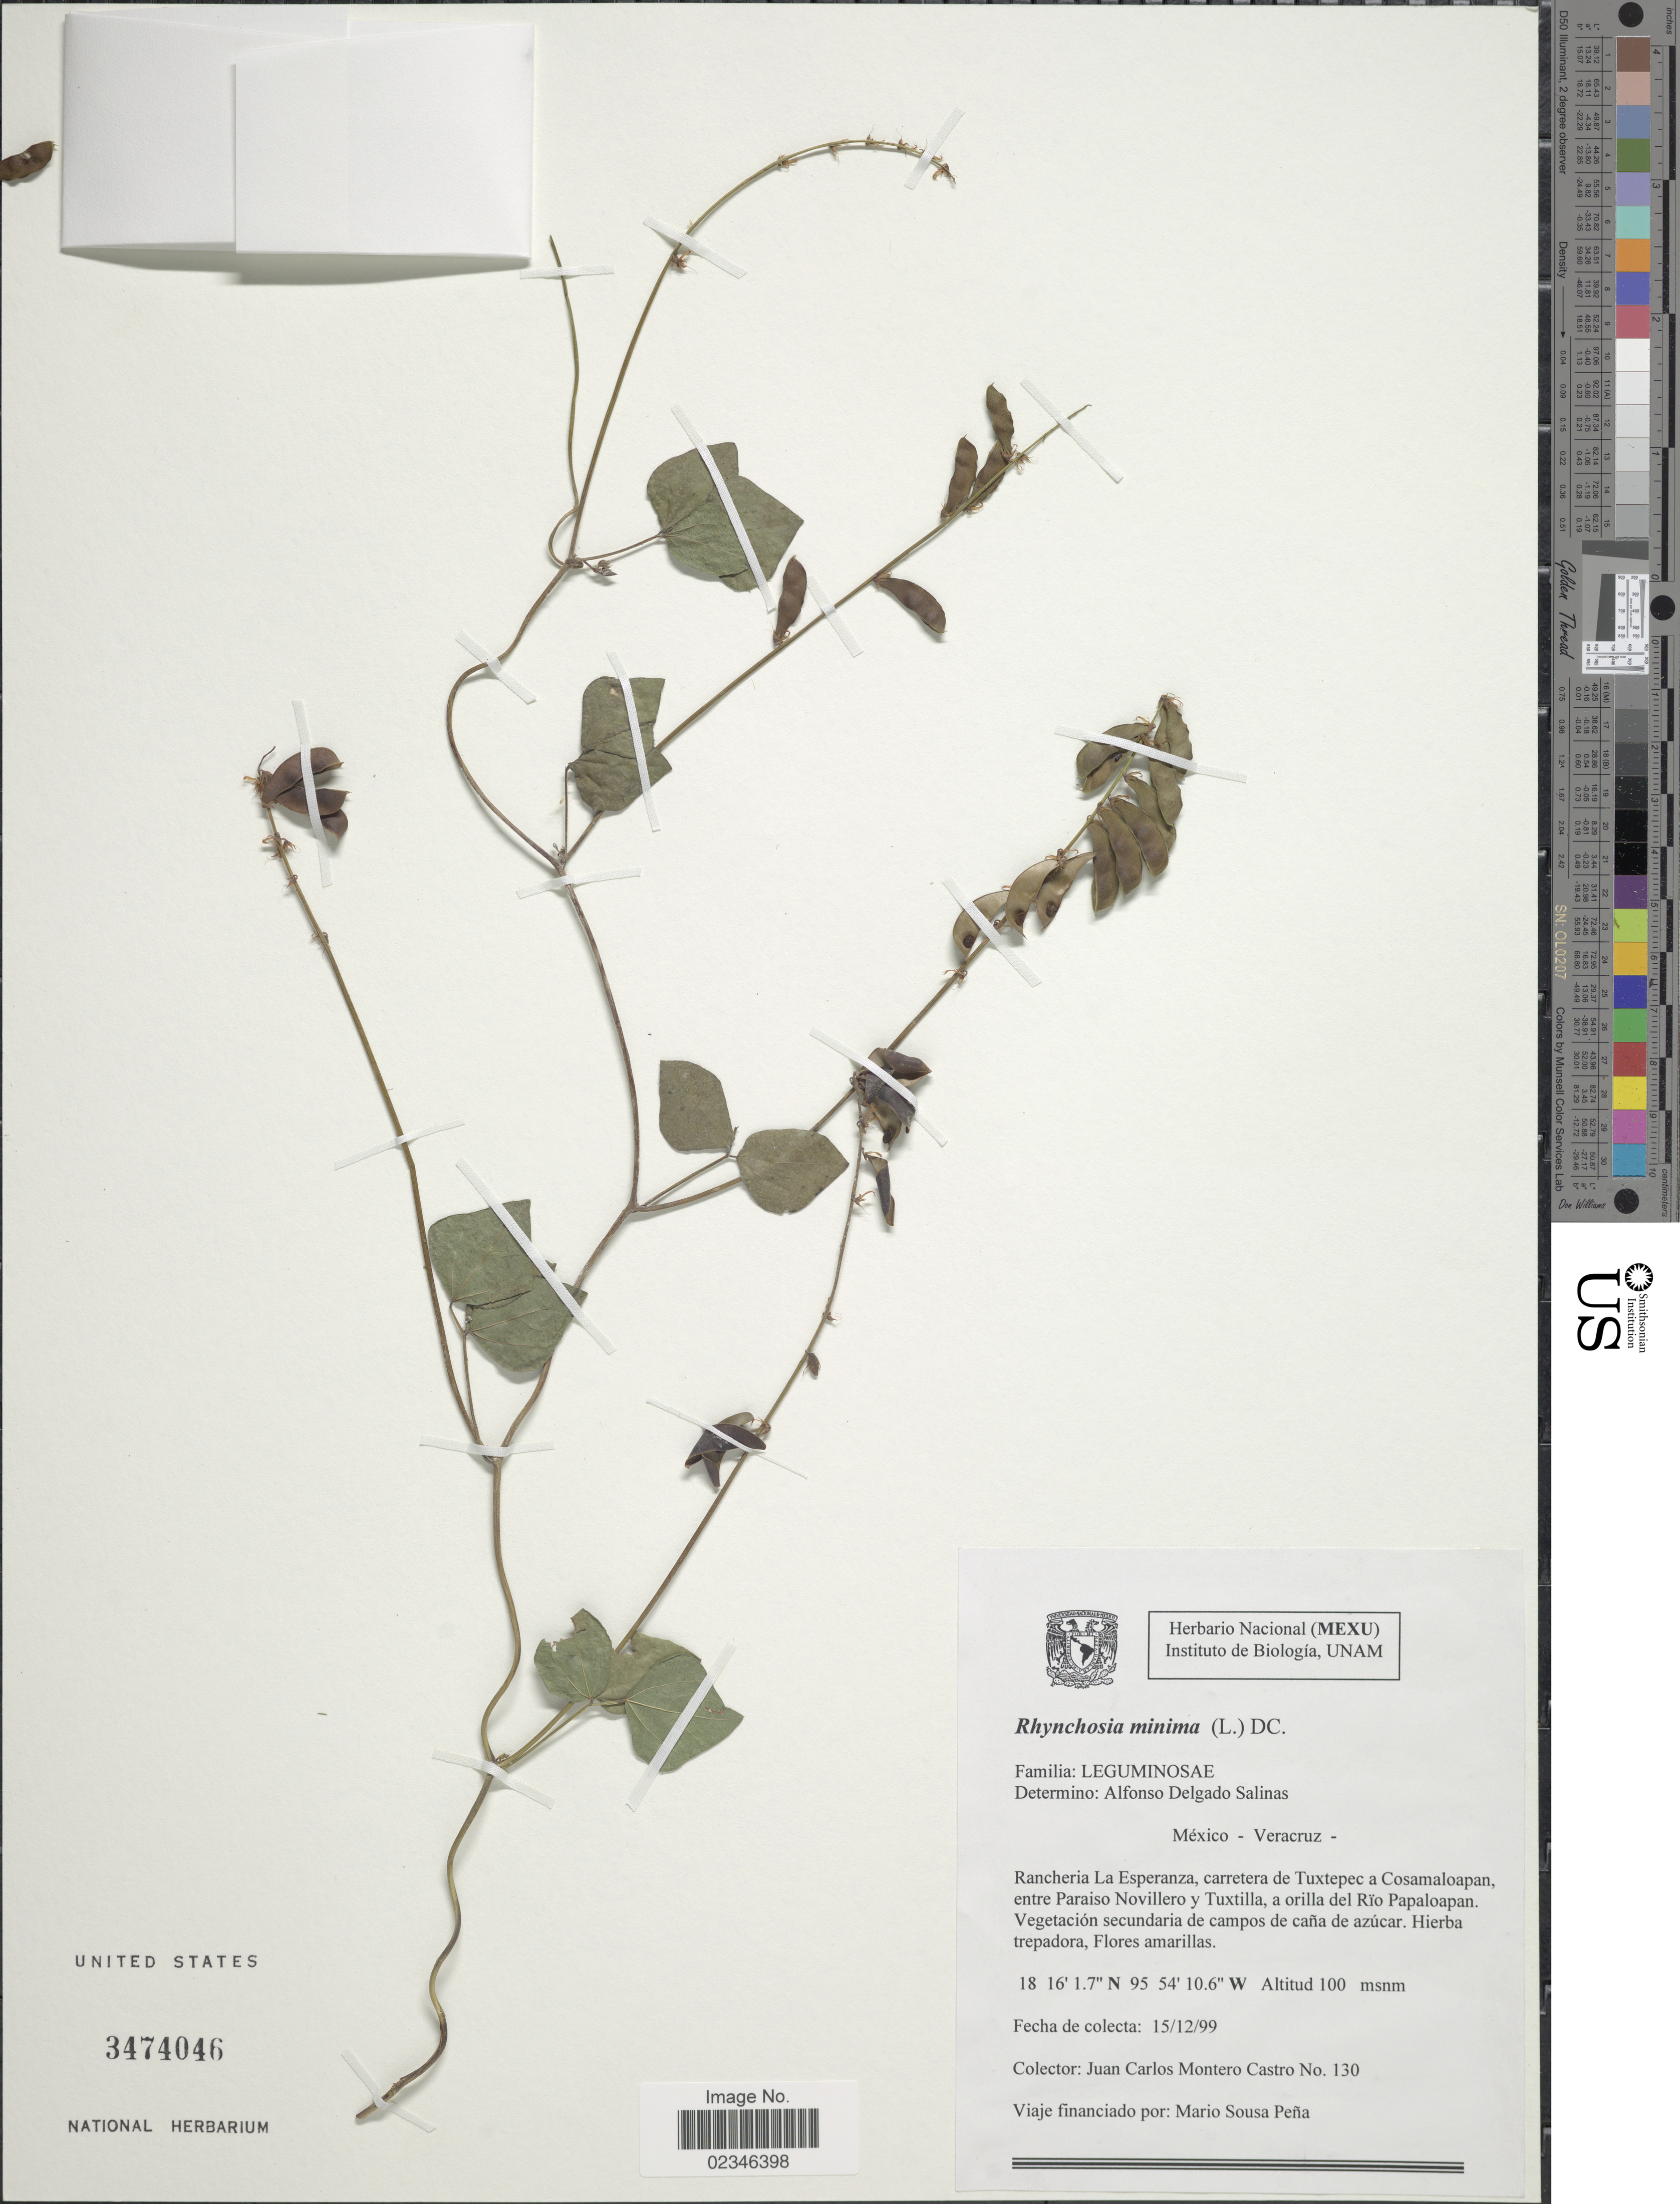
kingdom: Plantae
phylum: Tracheophyta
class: Magnoliopsida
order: Fabales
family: Fabaceae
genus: Rhynchosia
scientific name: Rhynchosia minima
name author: (L.) DC.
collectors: J. Montero-Castro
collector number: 130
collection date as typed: Transcribed d/m/y: 15/12/99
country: Mexico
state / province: Veracruz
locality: Rancheria La Esperanza, carretera de Tuxtepec a Cosamaloapan, entre Paraiso y Tuxtilla, a orilla del Rïo Papaloapan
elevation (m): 100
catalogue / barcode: US 3474046